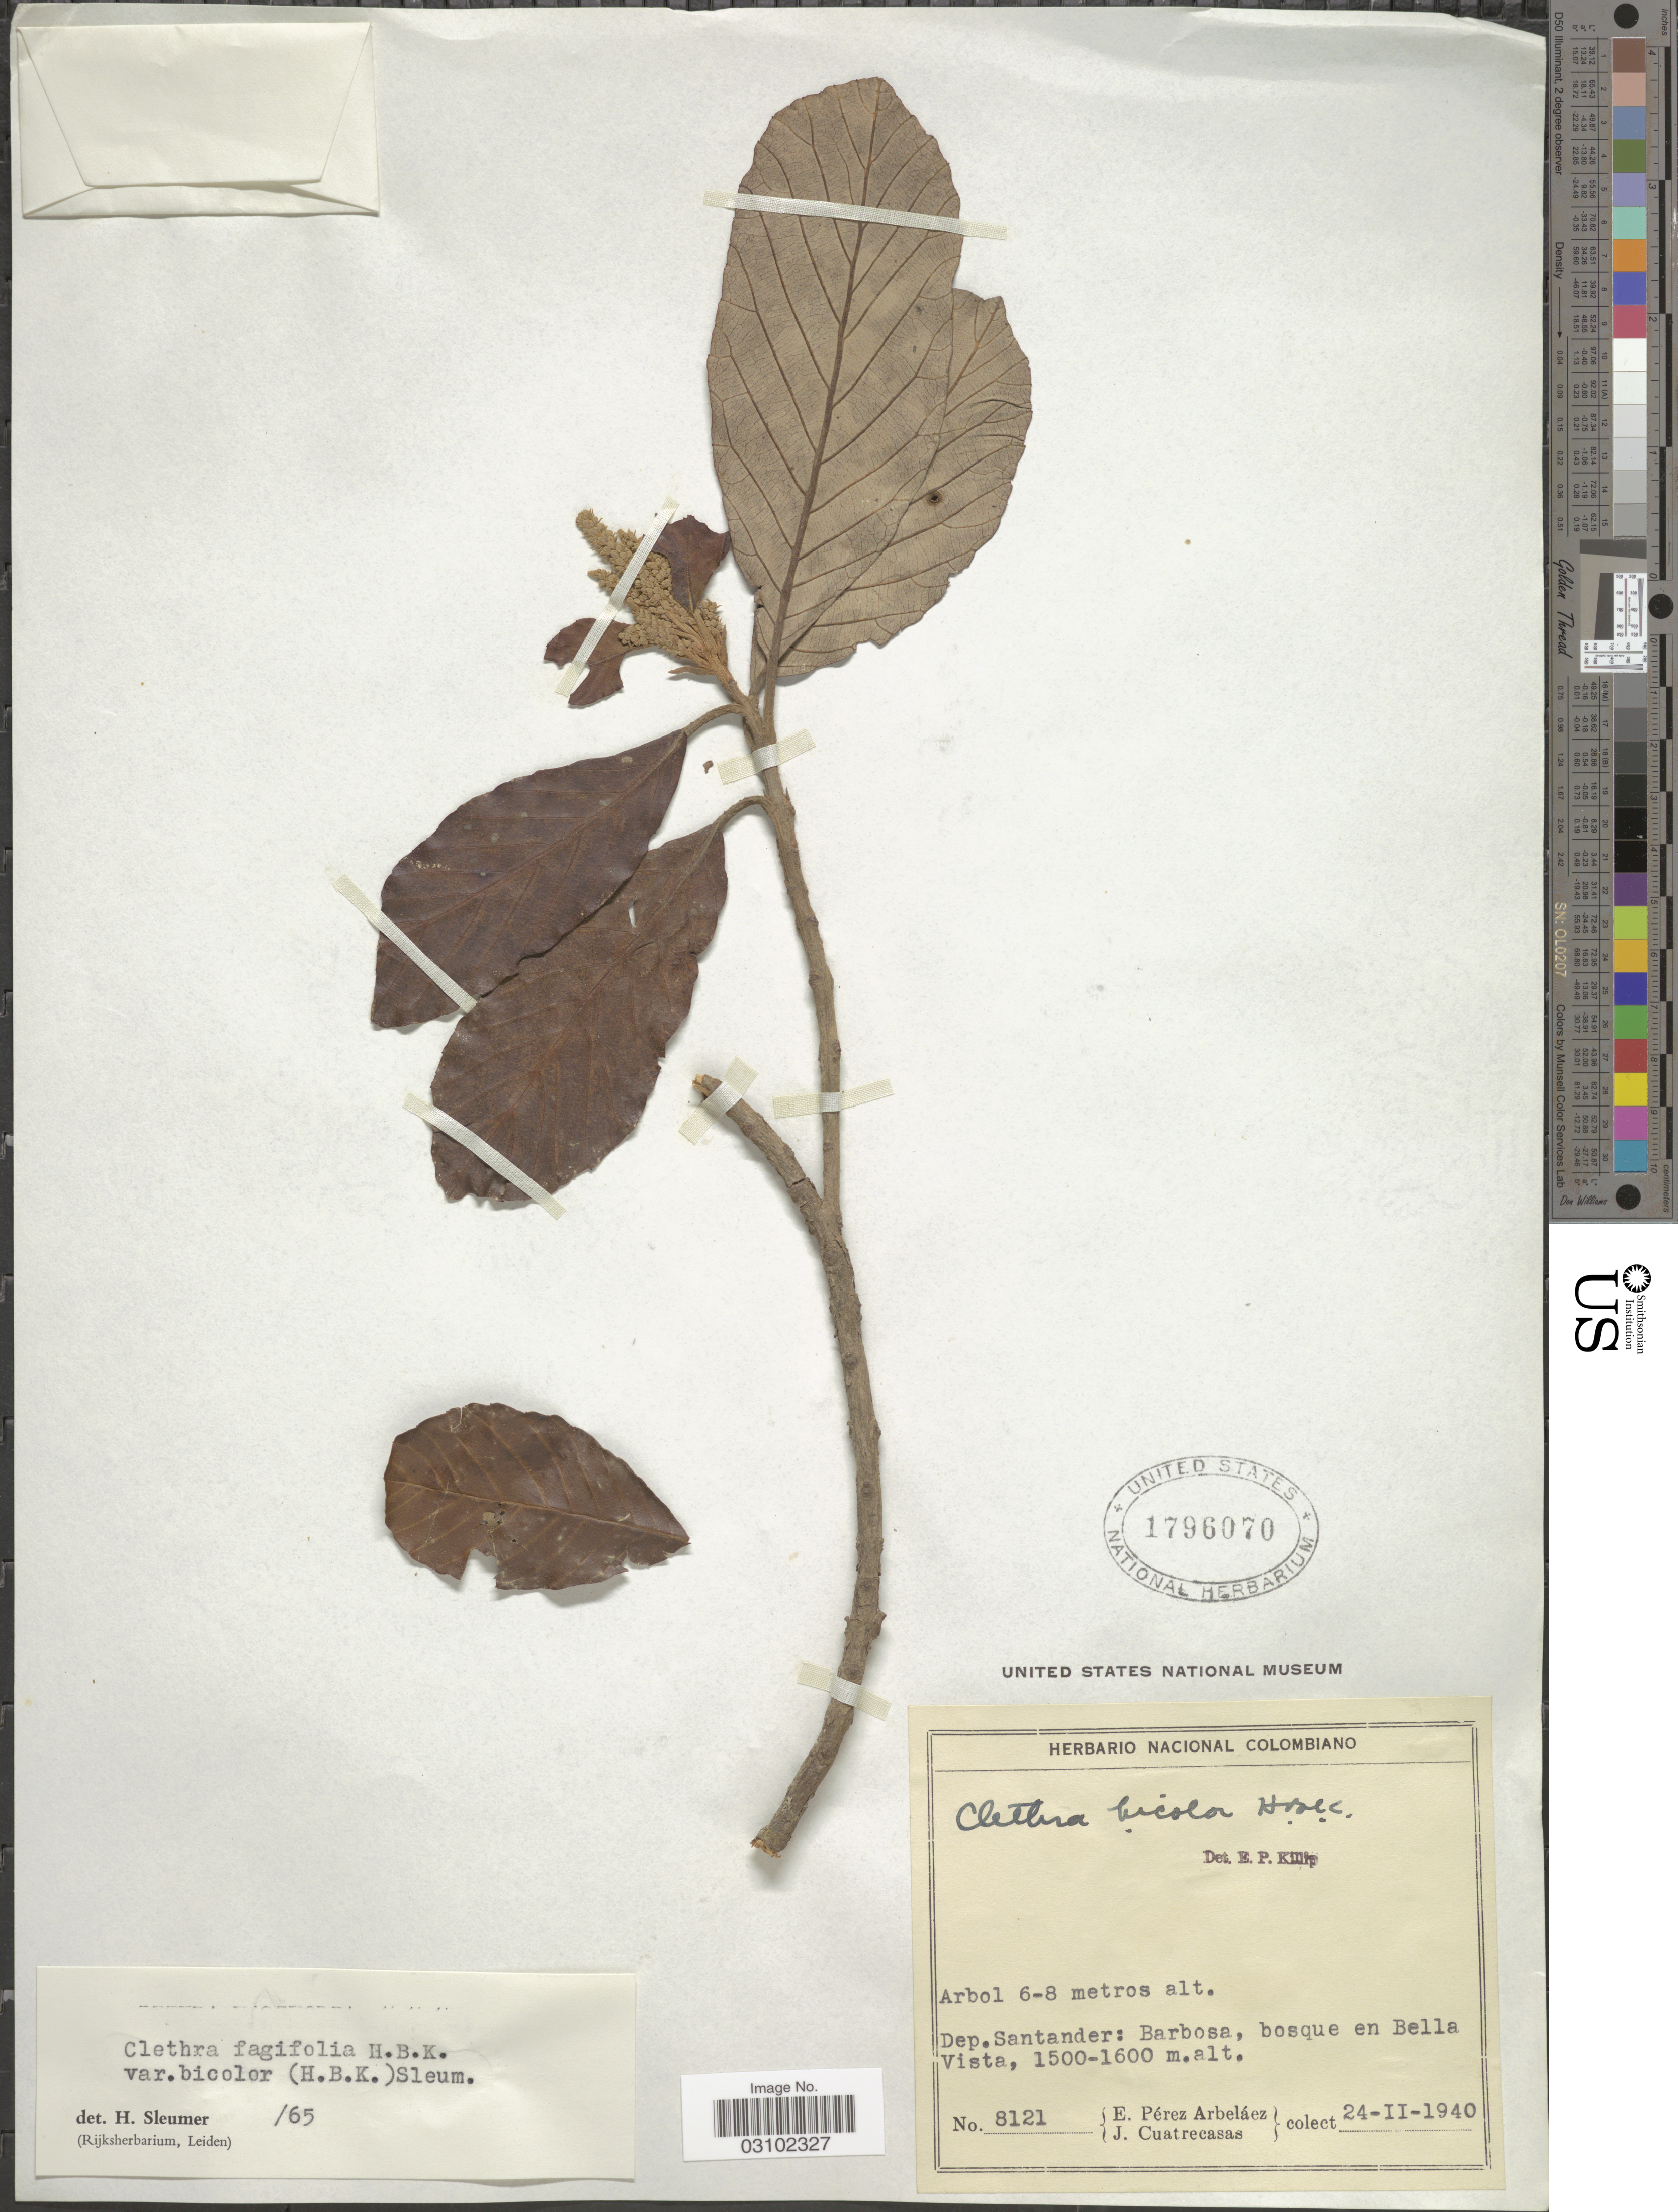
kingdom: Plantae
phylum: Tracheophyta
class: Magnoliopsida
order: Ericales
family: Clethraceae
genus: Clethra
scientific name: Clethra fagifolia var. bicolor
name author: Kunth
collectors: E. Pérez Arbeláez & J. Cuatrecasas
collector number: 8121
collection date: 1940-02-24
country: Colombia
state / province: Santander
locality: Dep. Santander: Barbosa, bosque en Bella Vista.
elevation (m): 1500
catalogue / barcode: US 1796070